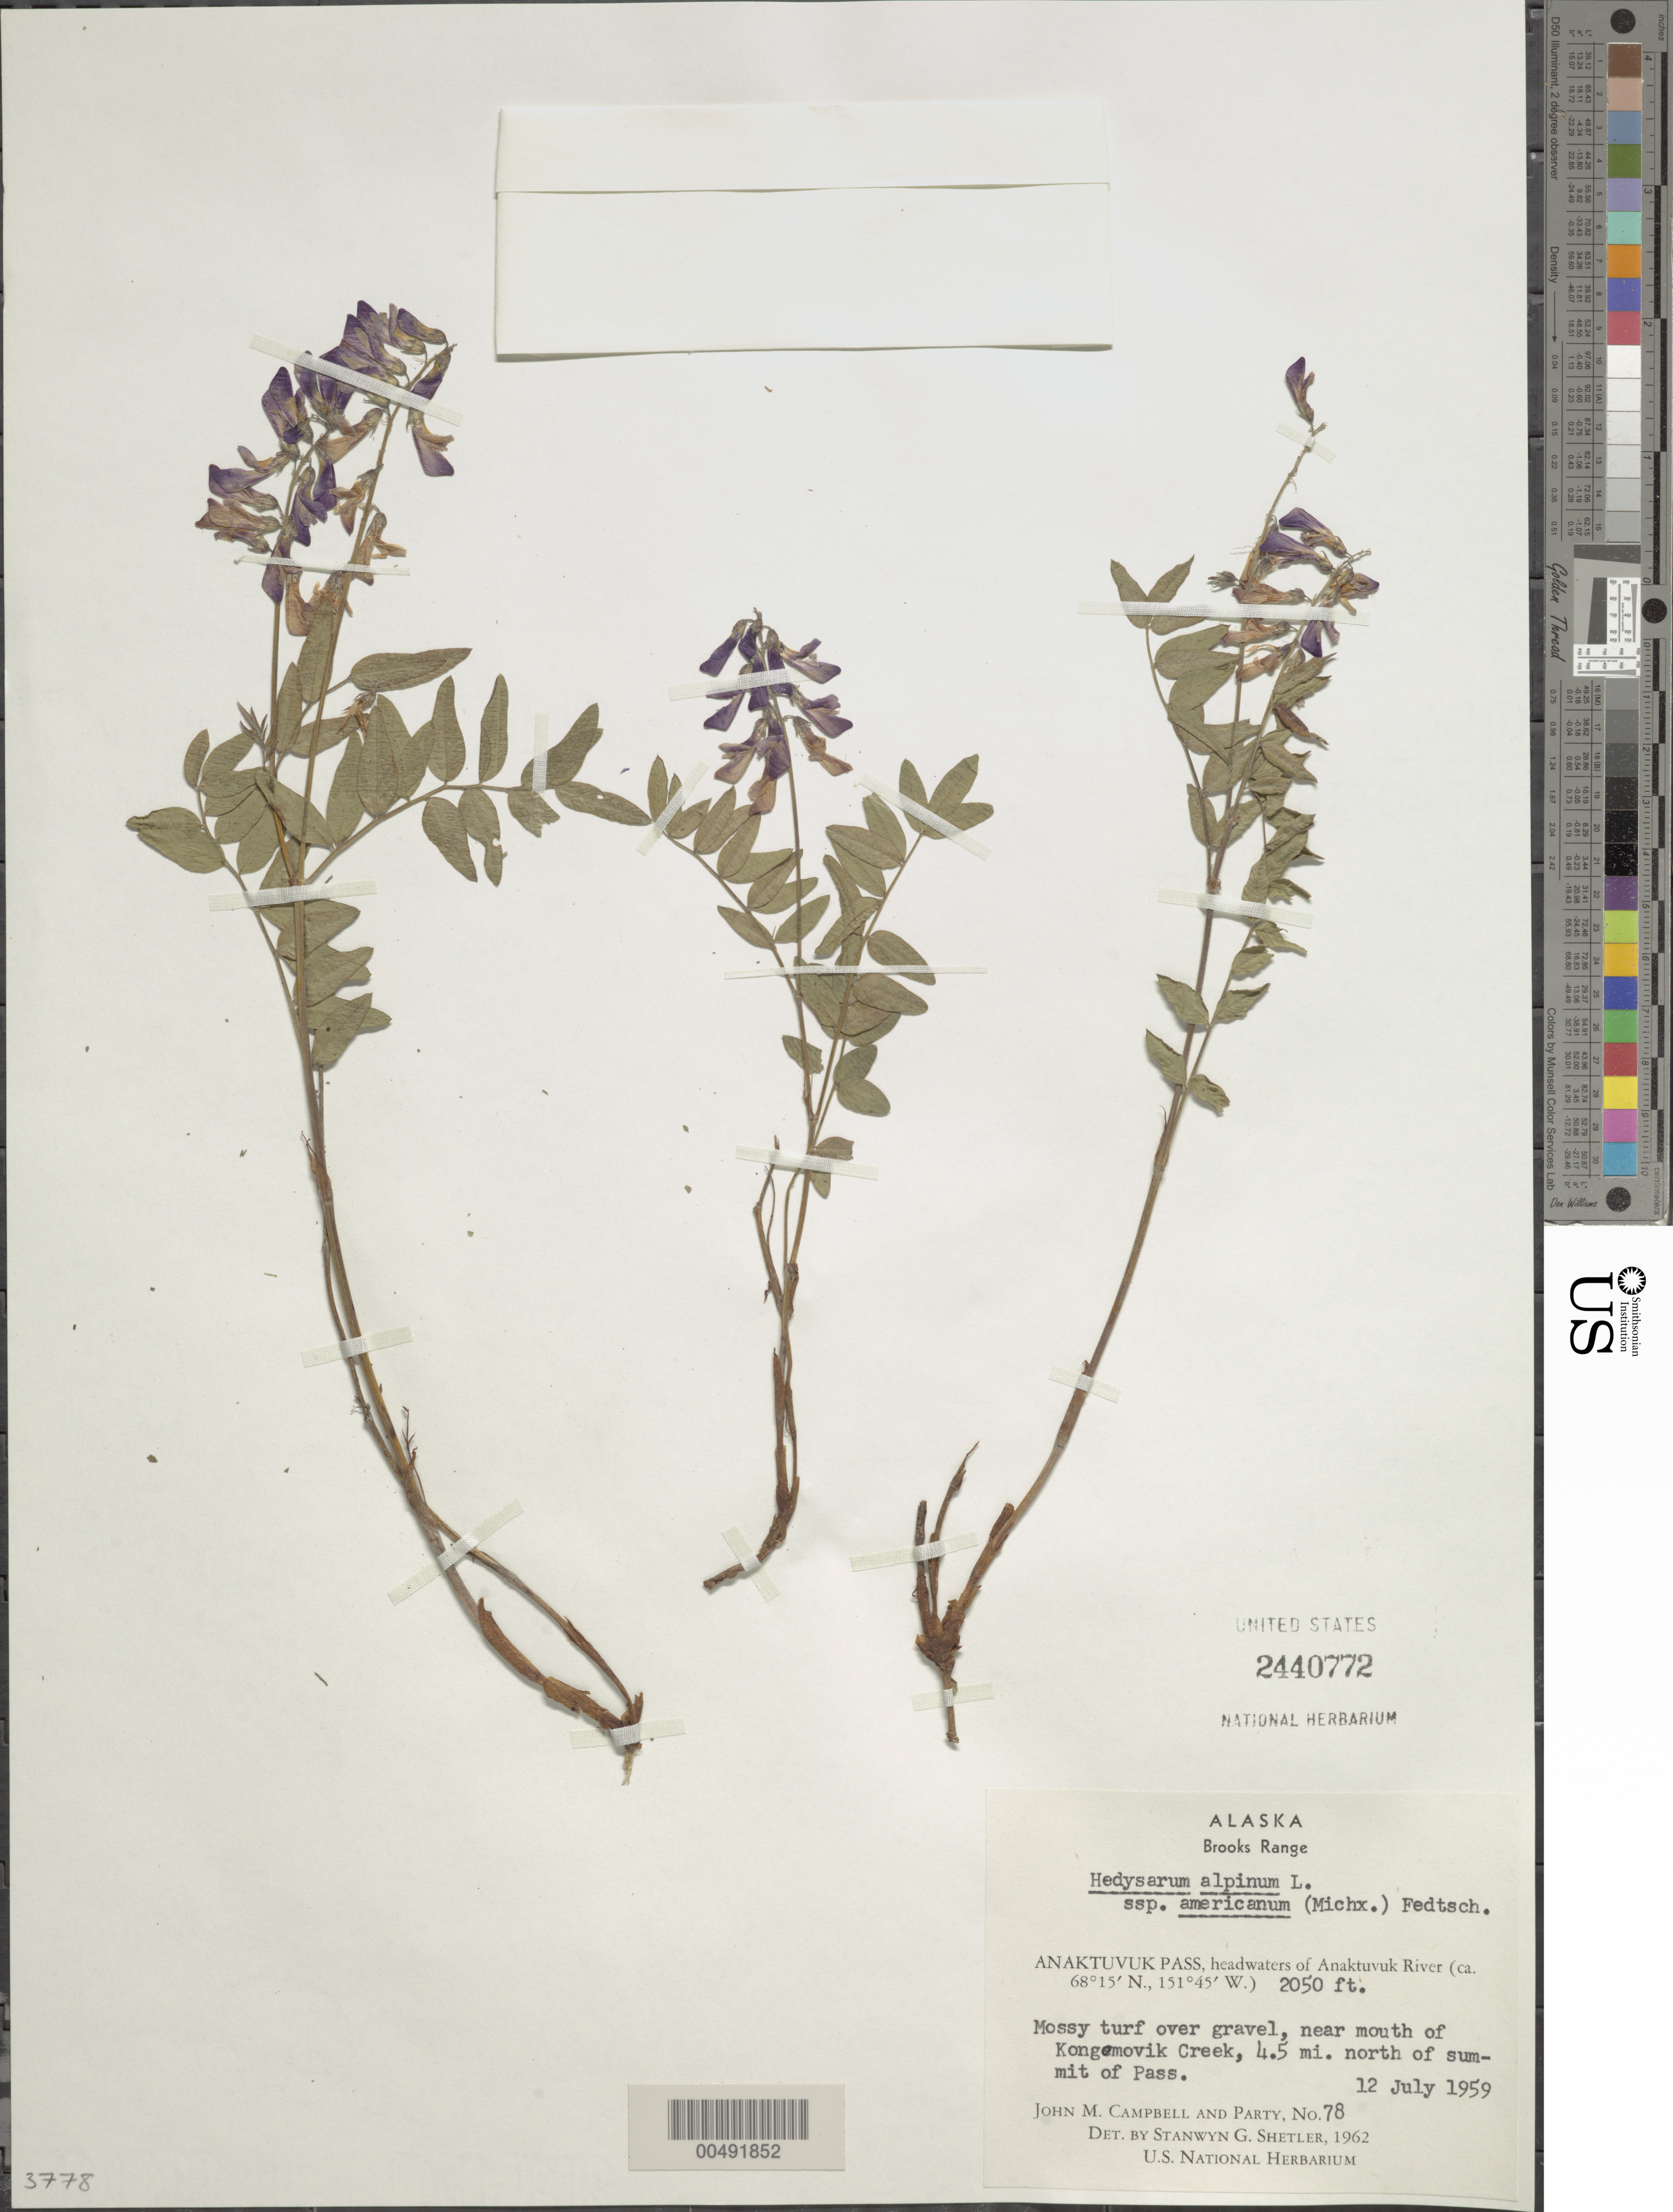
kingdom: Plantae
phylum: Tracheophyta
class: Magnoliopsida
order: Fabales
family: Fabaceae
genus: Hedysarum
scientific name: Hedysarum alpinum var. americanum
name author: Michx. ex Pursh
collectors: J. M. Campbell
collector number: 78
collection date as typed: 12 Jul 1959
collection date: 1959-07-12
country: United States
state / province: Alaska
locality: Brooks Range, 4.5 mi. N of summit of Anaktuvuk Pass, headwaters of Anaktuvuk River, near mouth of Kongomovik Creek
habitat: mossy turf over gravel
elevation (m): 625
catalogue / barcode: US 2440772